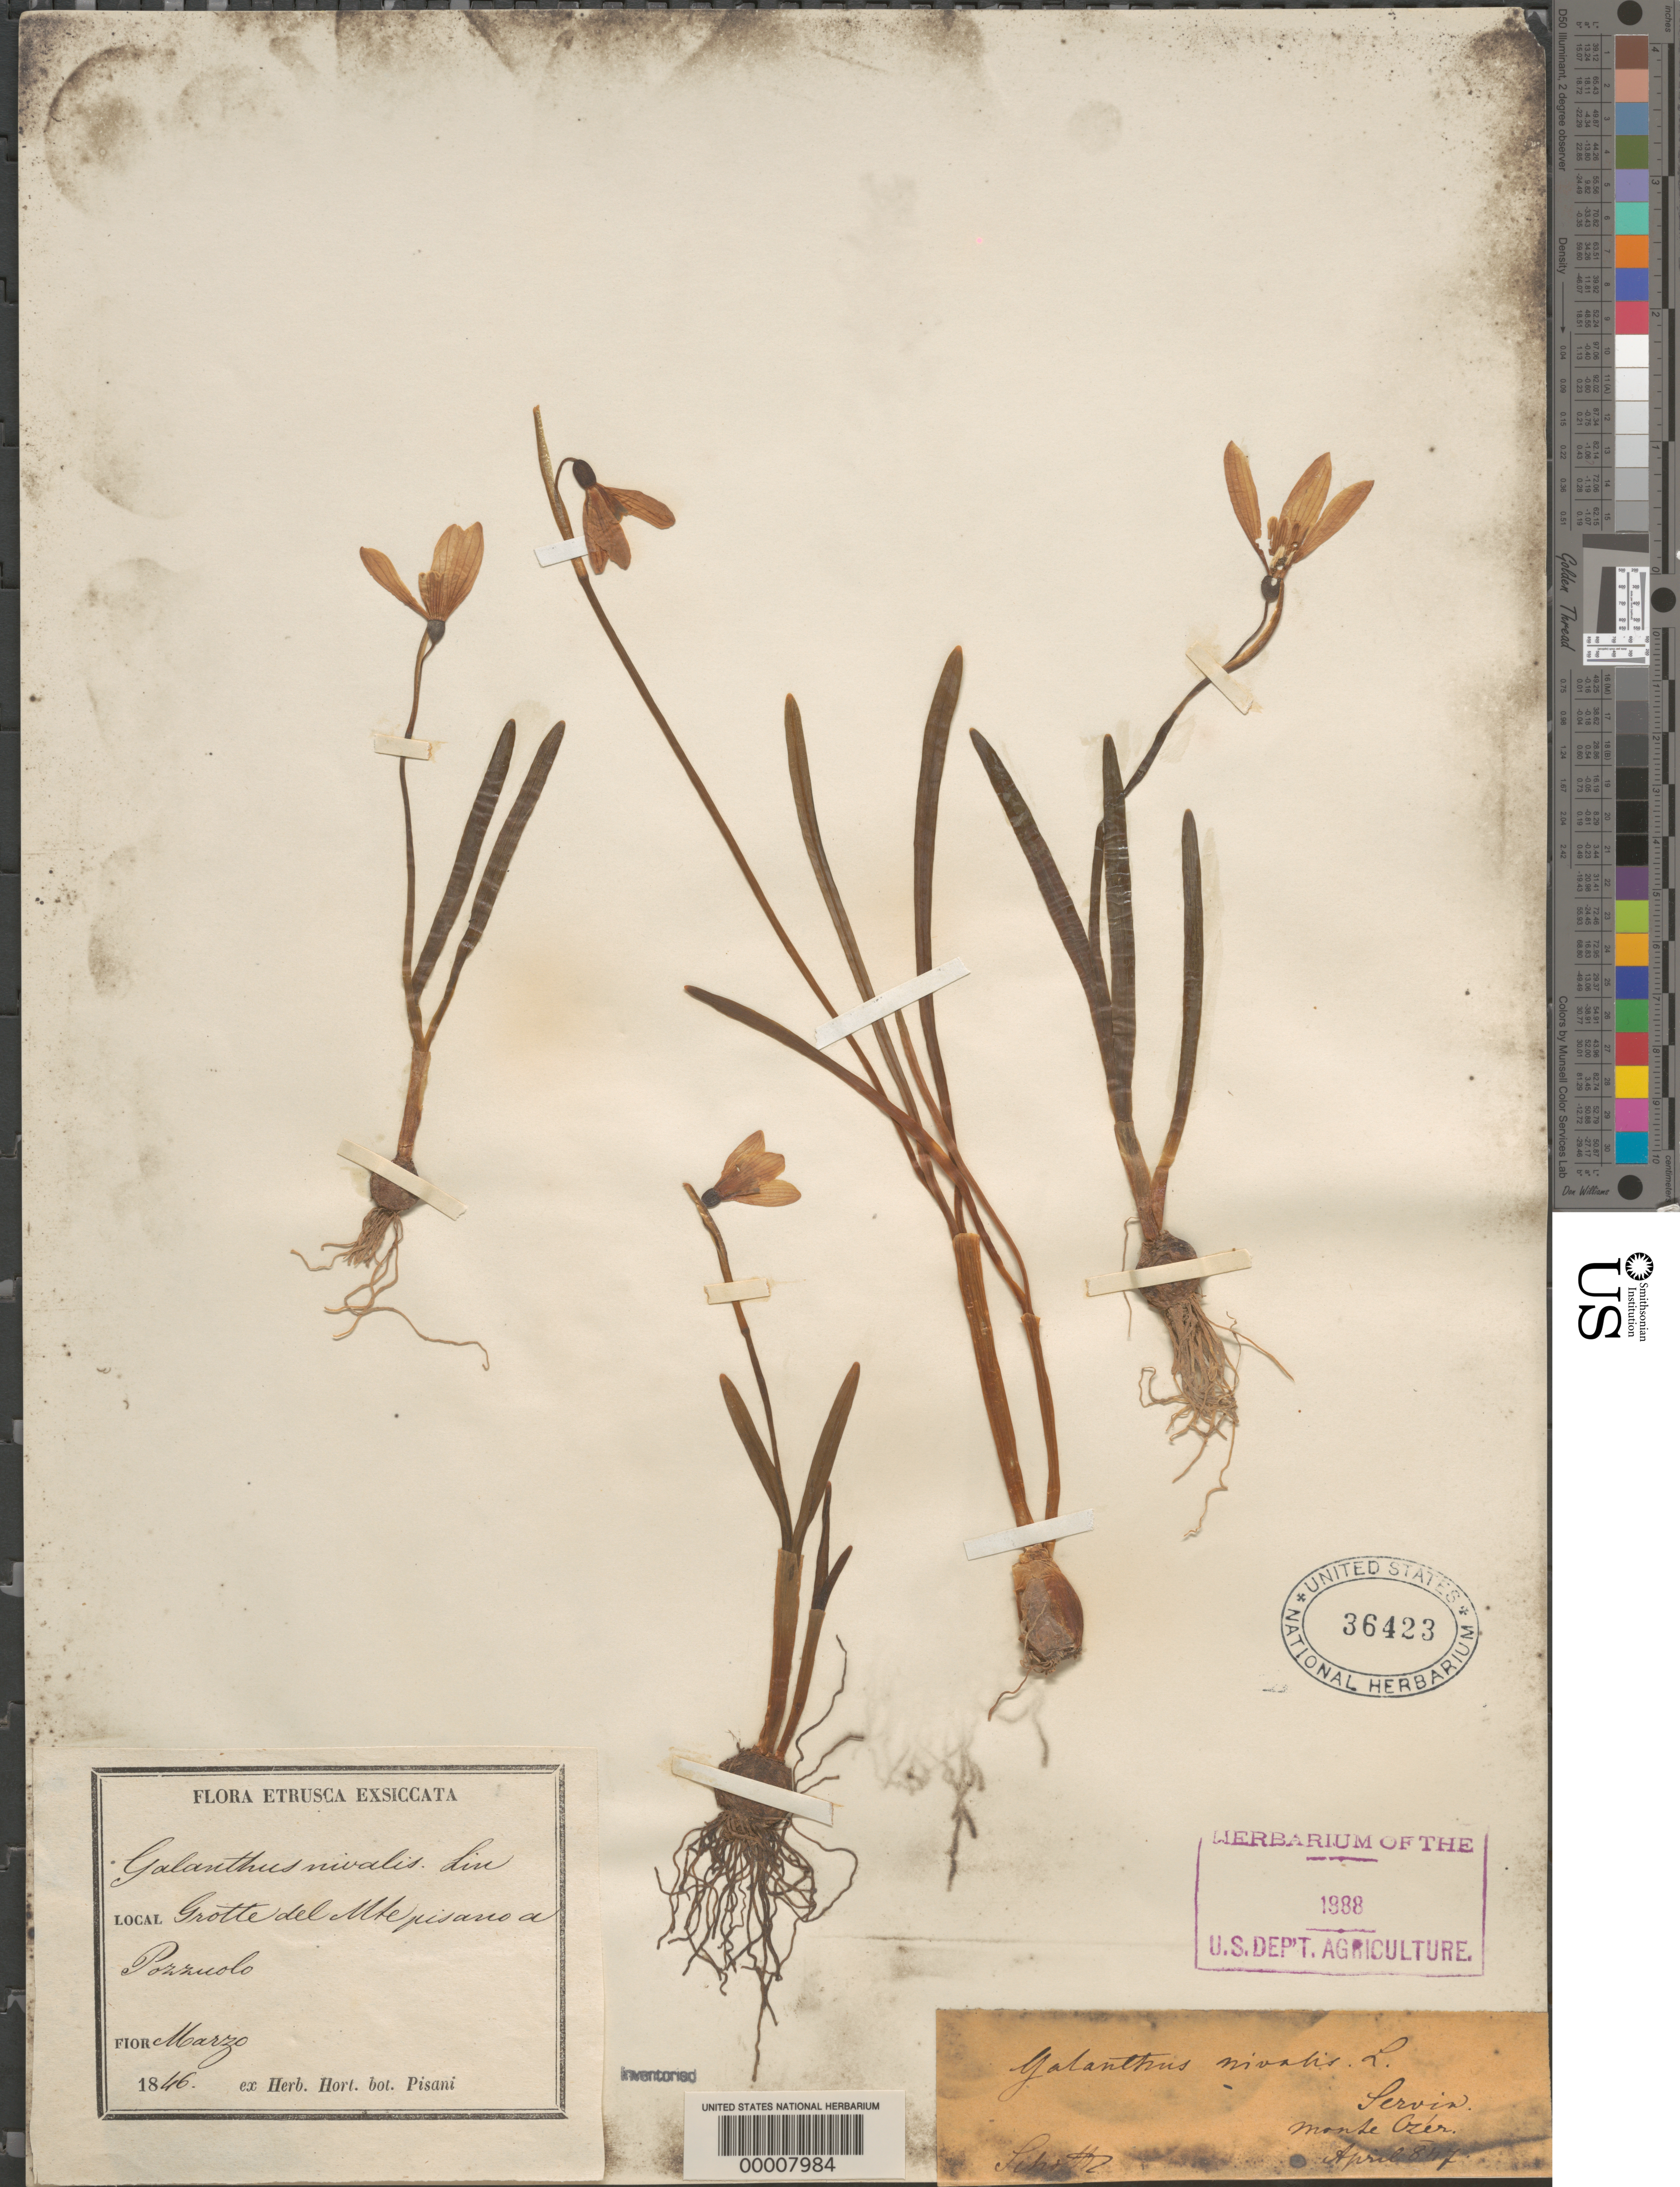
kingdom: Plantae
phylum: Tracheophyta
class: Liliopsida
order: Asparagales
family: Amaryllidaceae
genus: Galanthus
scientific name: Galanthus nivalis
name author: L.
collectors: Schott, --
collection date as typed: Apr 1847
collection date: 1847-04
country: Italy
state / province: Tuscany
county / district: Pisa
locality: Servin, monte ozer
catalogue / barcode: US 36423